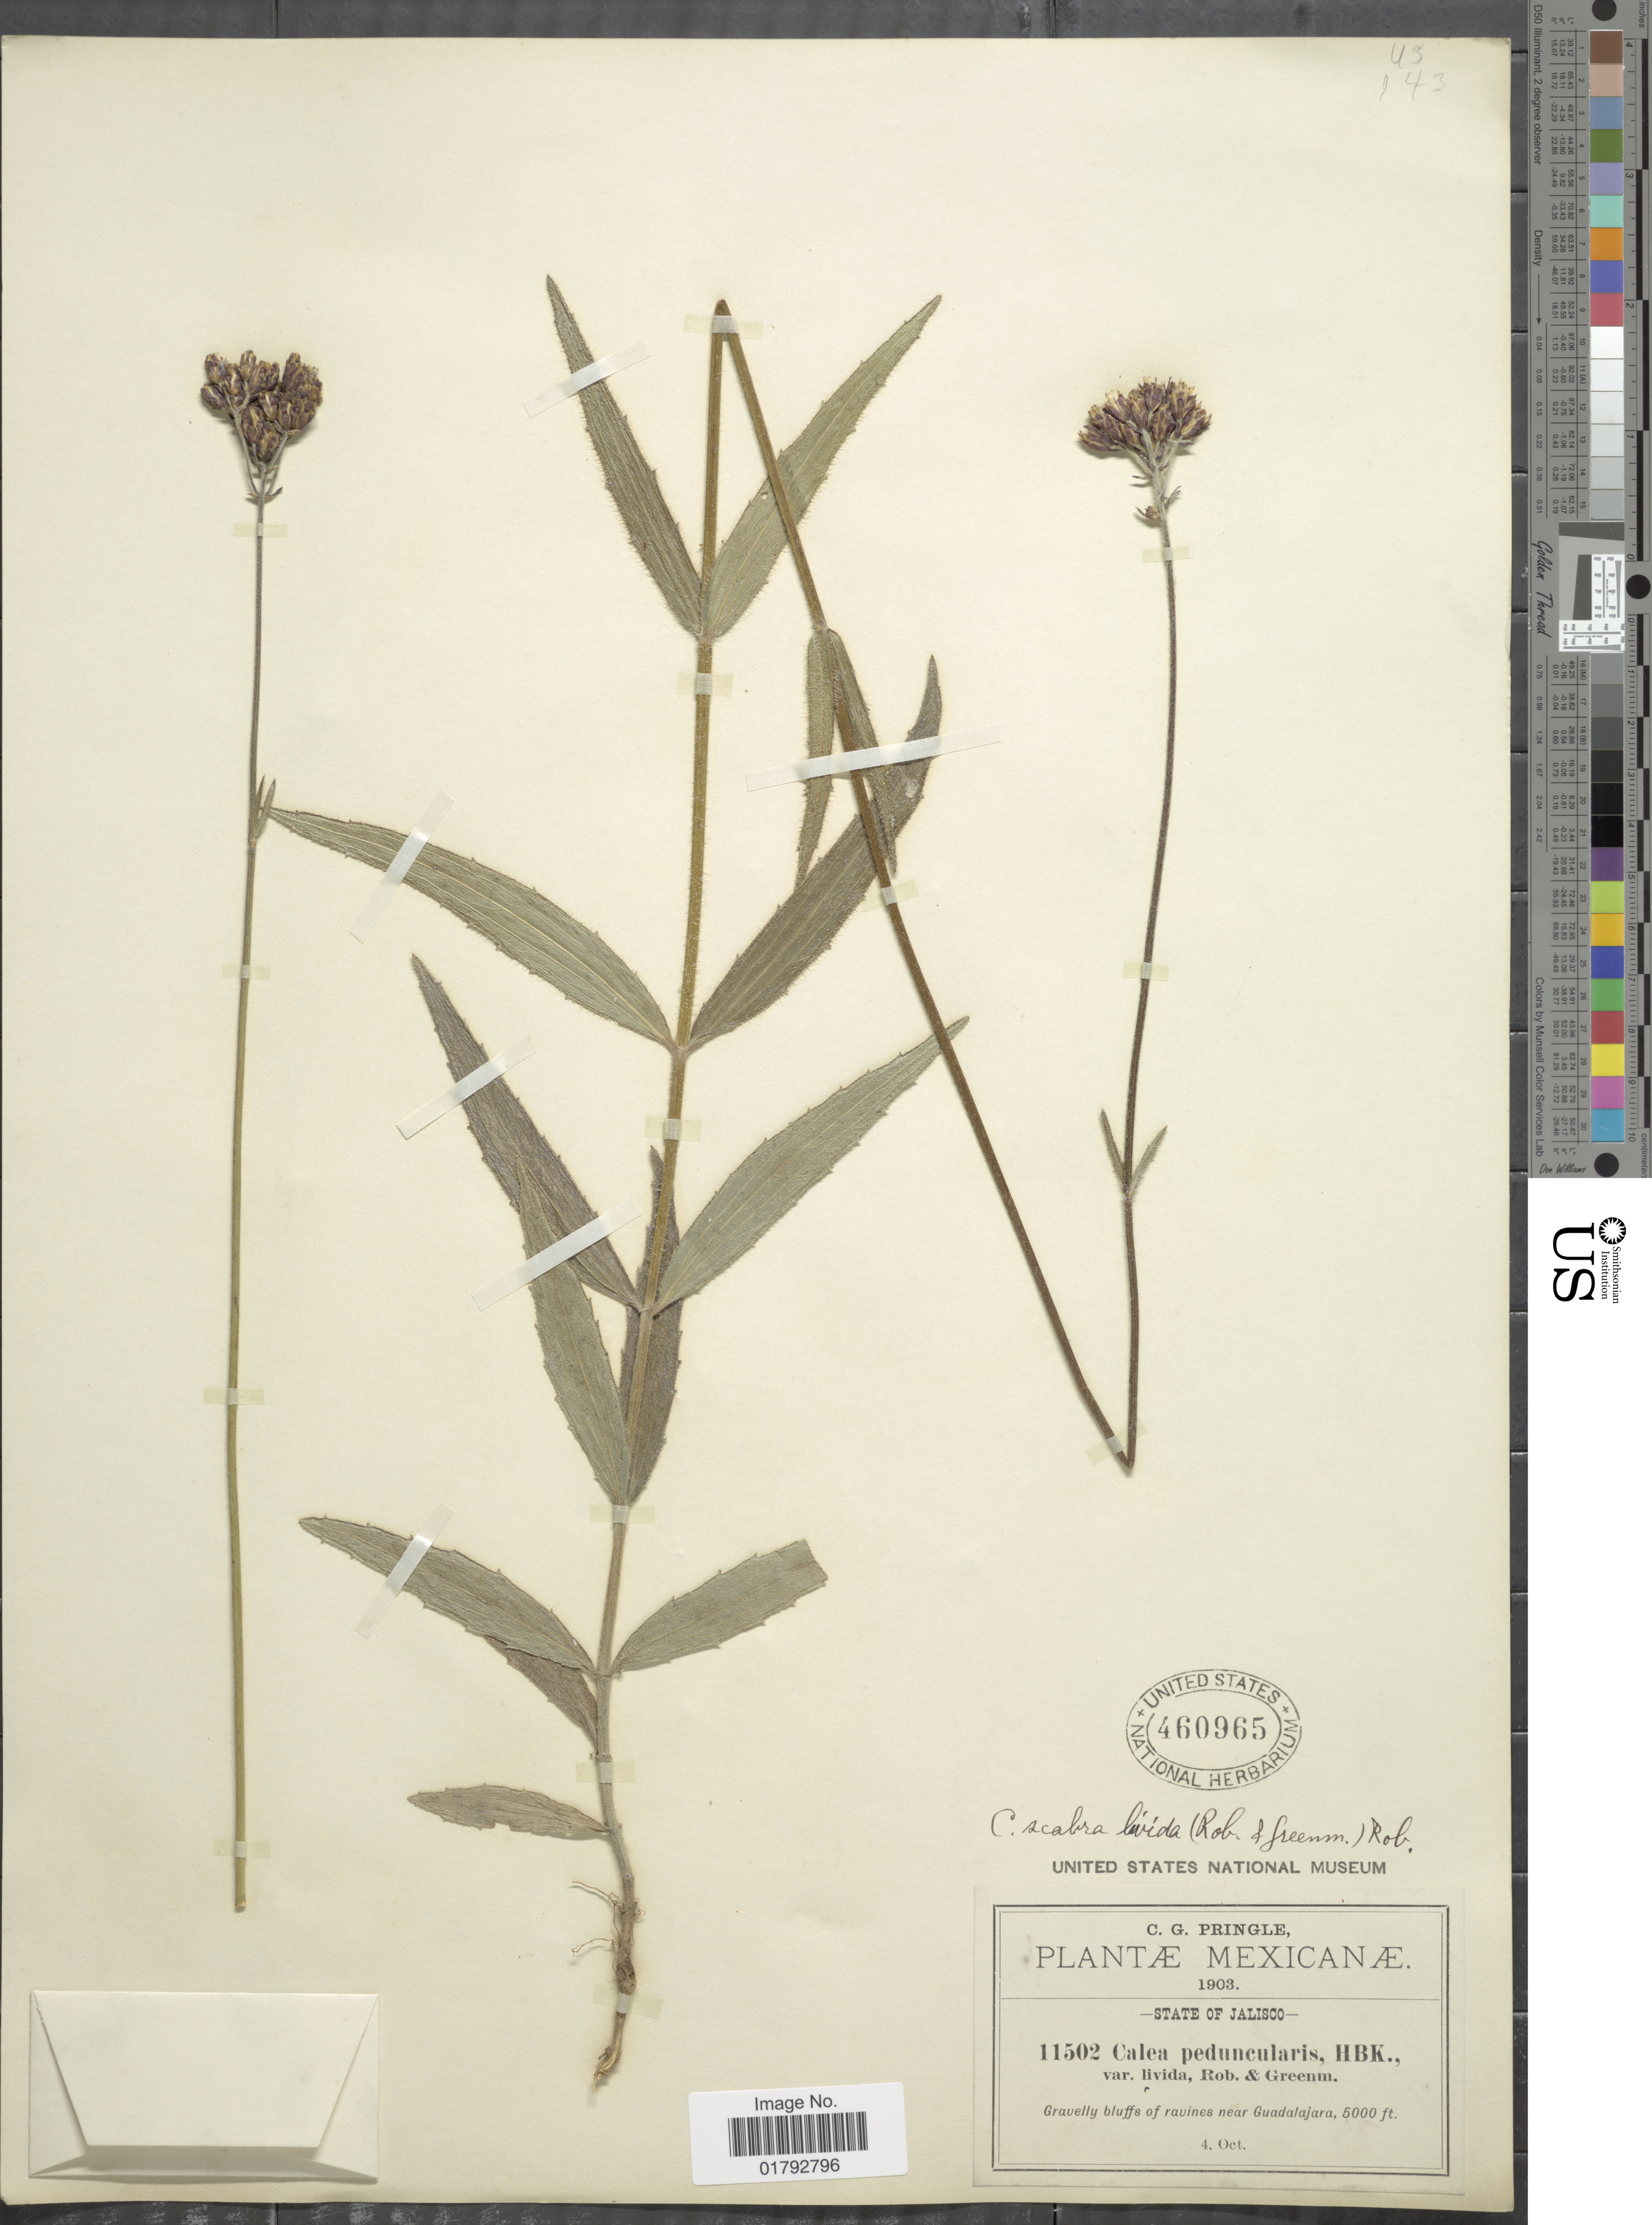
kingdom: Plantae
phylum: Tracheophyta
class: Magnoliopsida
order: Asterales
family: Asteraceae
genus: Alloispermum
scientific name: Alloispermum scabrum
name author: (Lag.) H. Rob.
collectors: C. G. Pringle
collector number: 11502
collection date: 1903-10-04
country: Mexico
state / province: Jalisco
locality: State of Jalisco, Gravelly bluffs of ravines near Guadalajara.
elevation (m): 1524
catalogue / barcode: US 460965